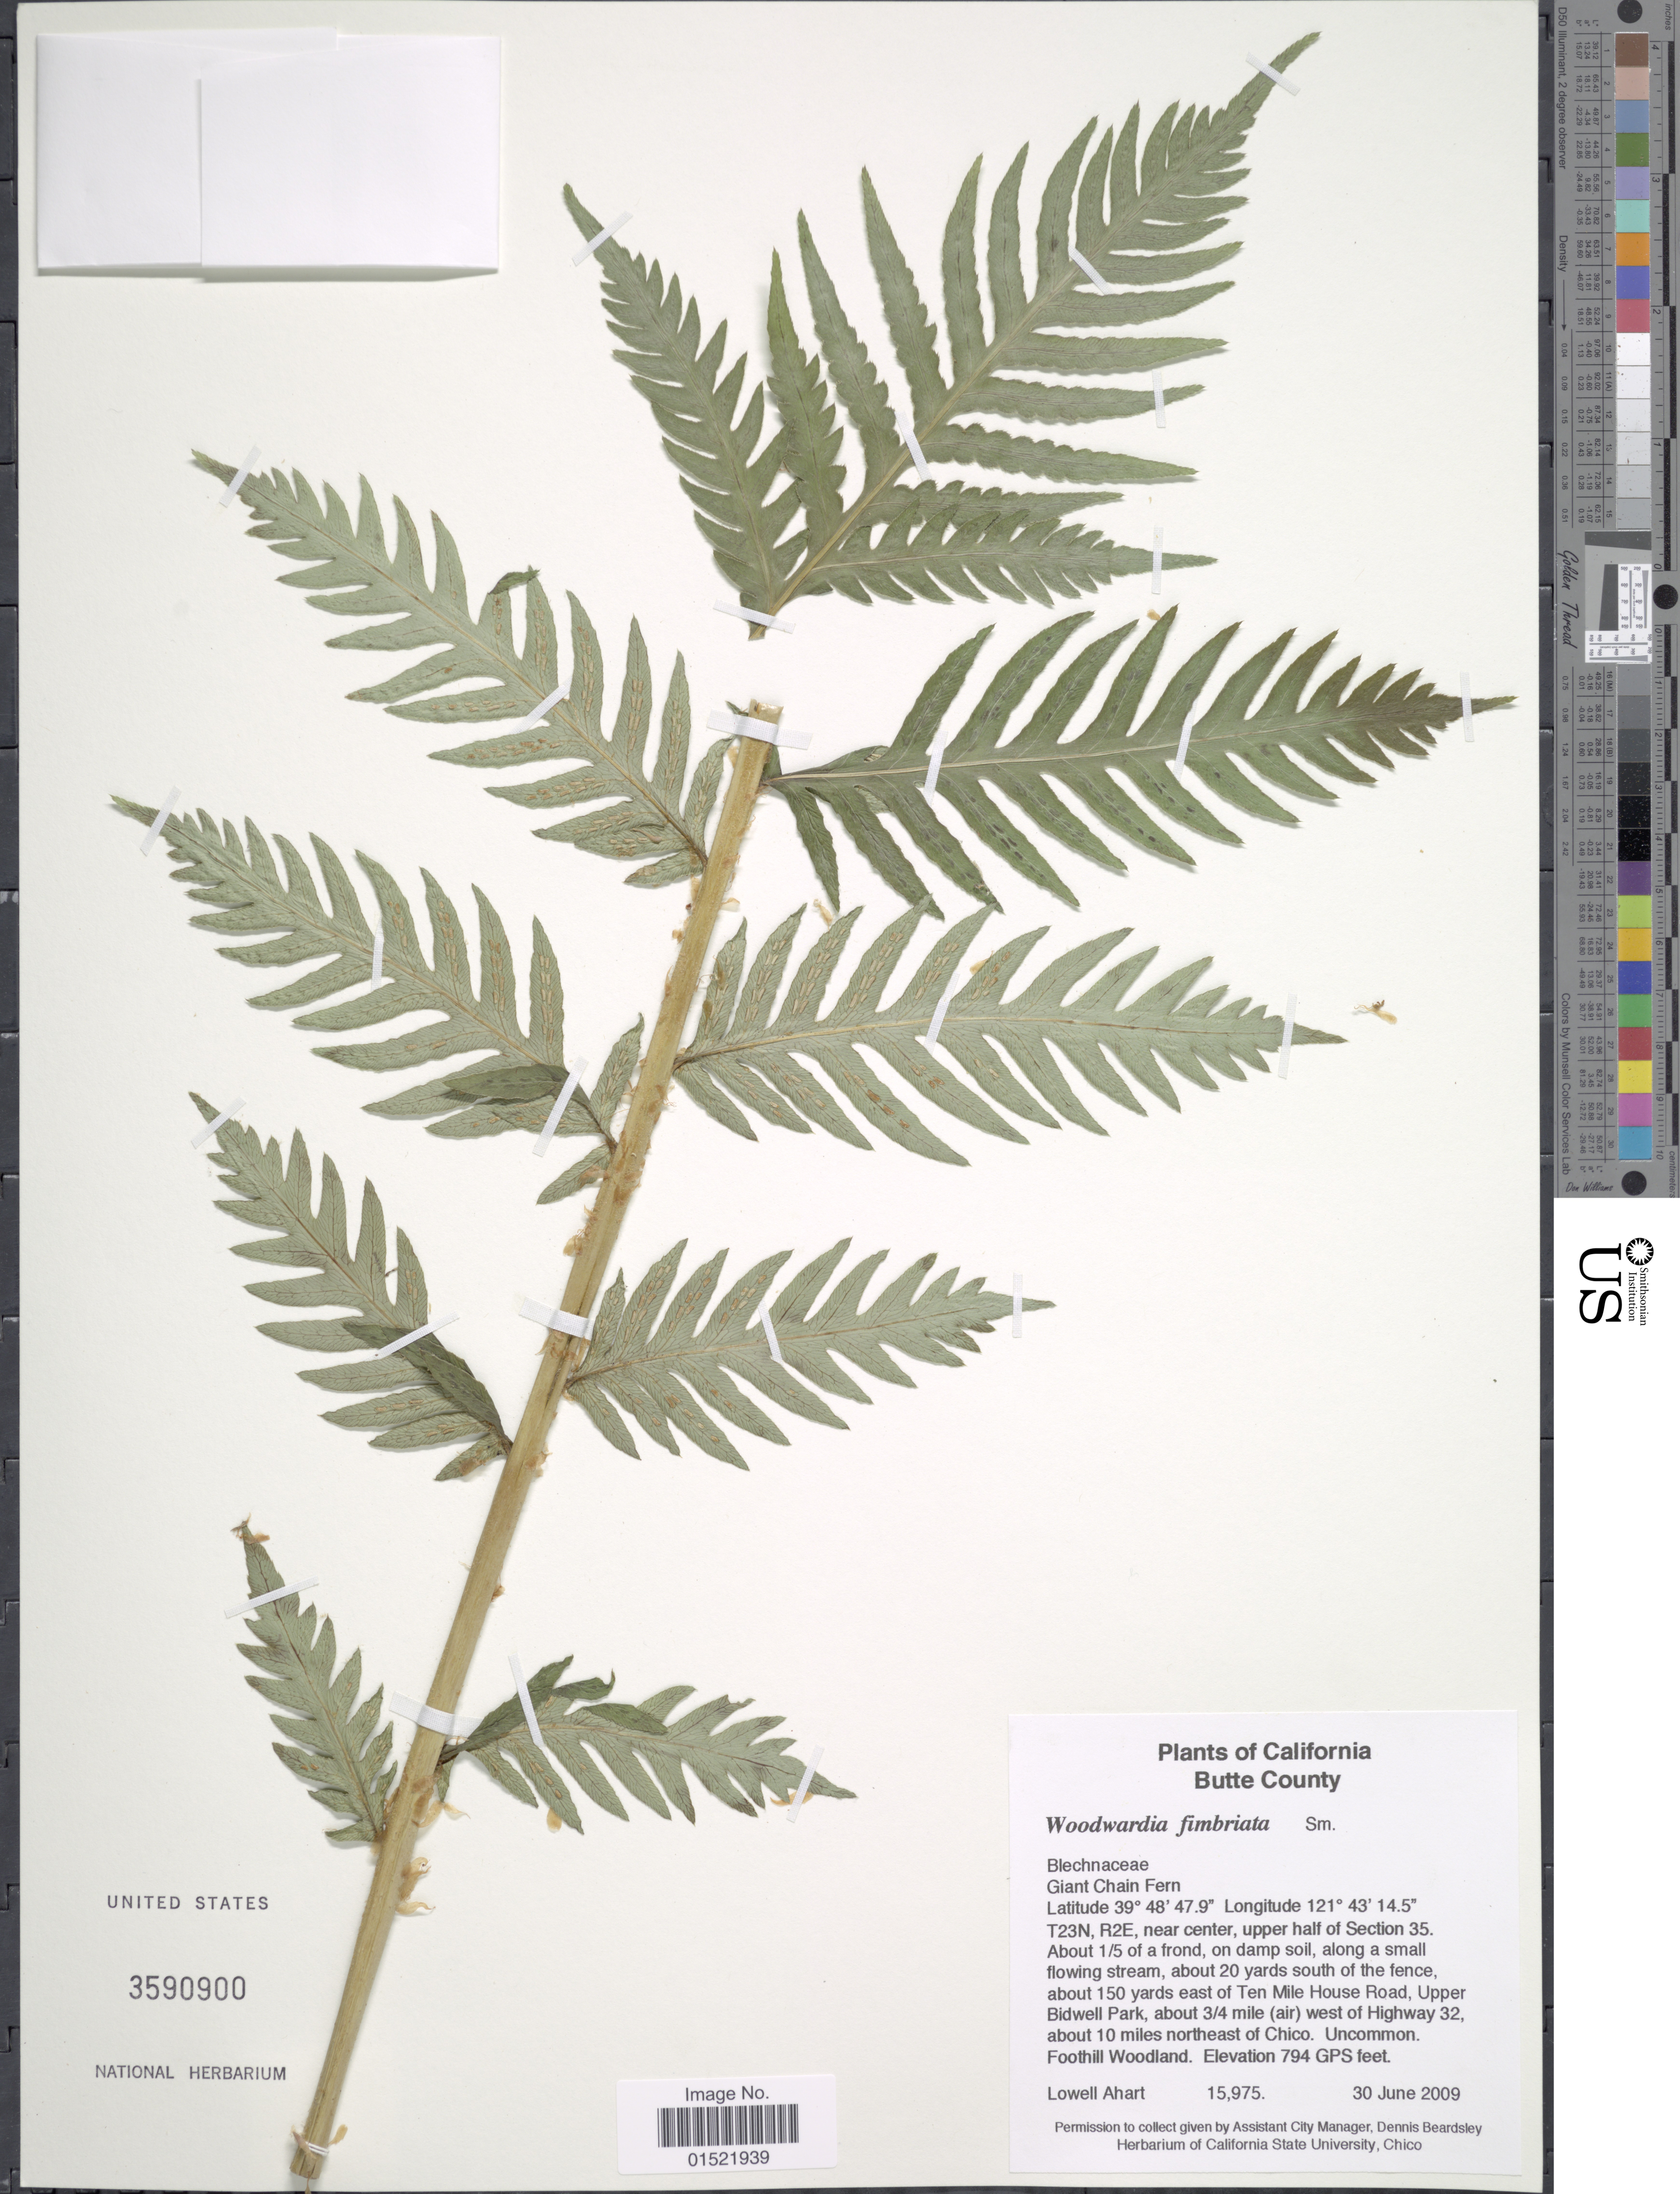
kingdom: Plantae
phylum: Tracheophyta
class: Polypodiopsida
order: Polypodiales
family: Blechnaceae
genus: Woodwardia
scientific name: Woodwardia fimbriata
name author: Sm.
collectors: L. Ahart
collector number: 15975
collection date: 2009-06-30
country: United States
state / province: California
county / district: Butte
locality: Butte County, Giant Chain Fern, T23N, R2E, near center, upper half of Section 35, about 1/5 of a frond, about 20 yards south of the fence, about 150 yeards east of Ten Mile House Road, Upper Bidwell Park, about 3/4 mile (air) west of Highway 32, about 10 miles northeast of Chico, Foothill Woodland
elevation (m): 242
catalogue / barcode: US 3590900